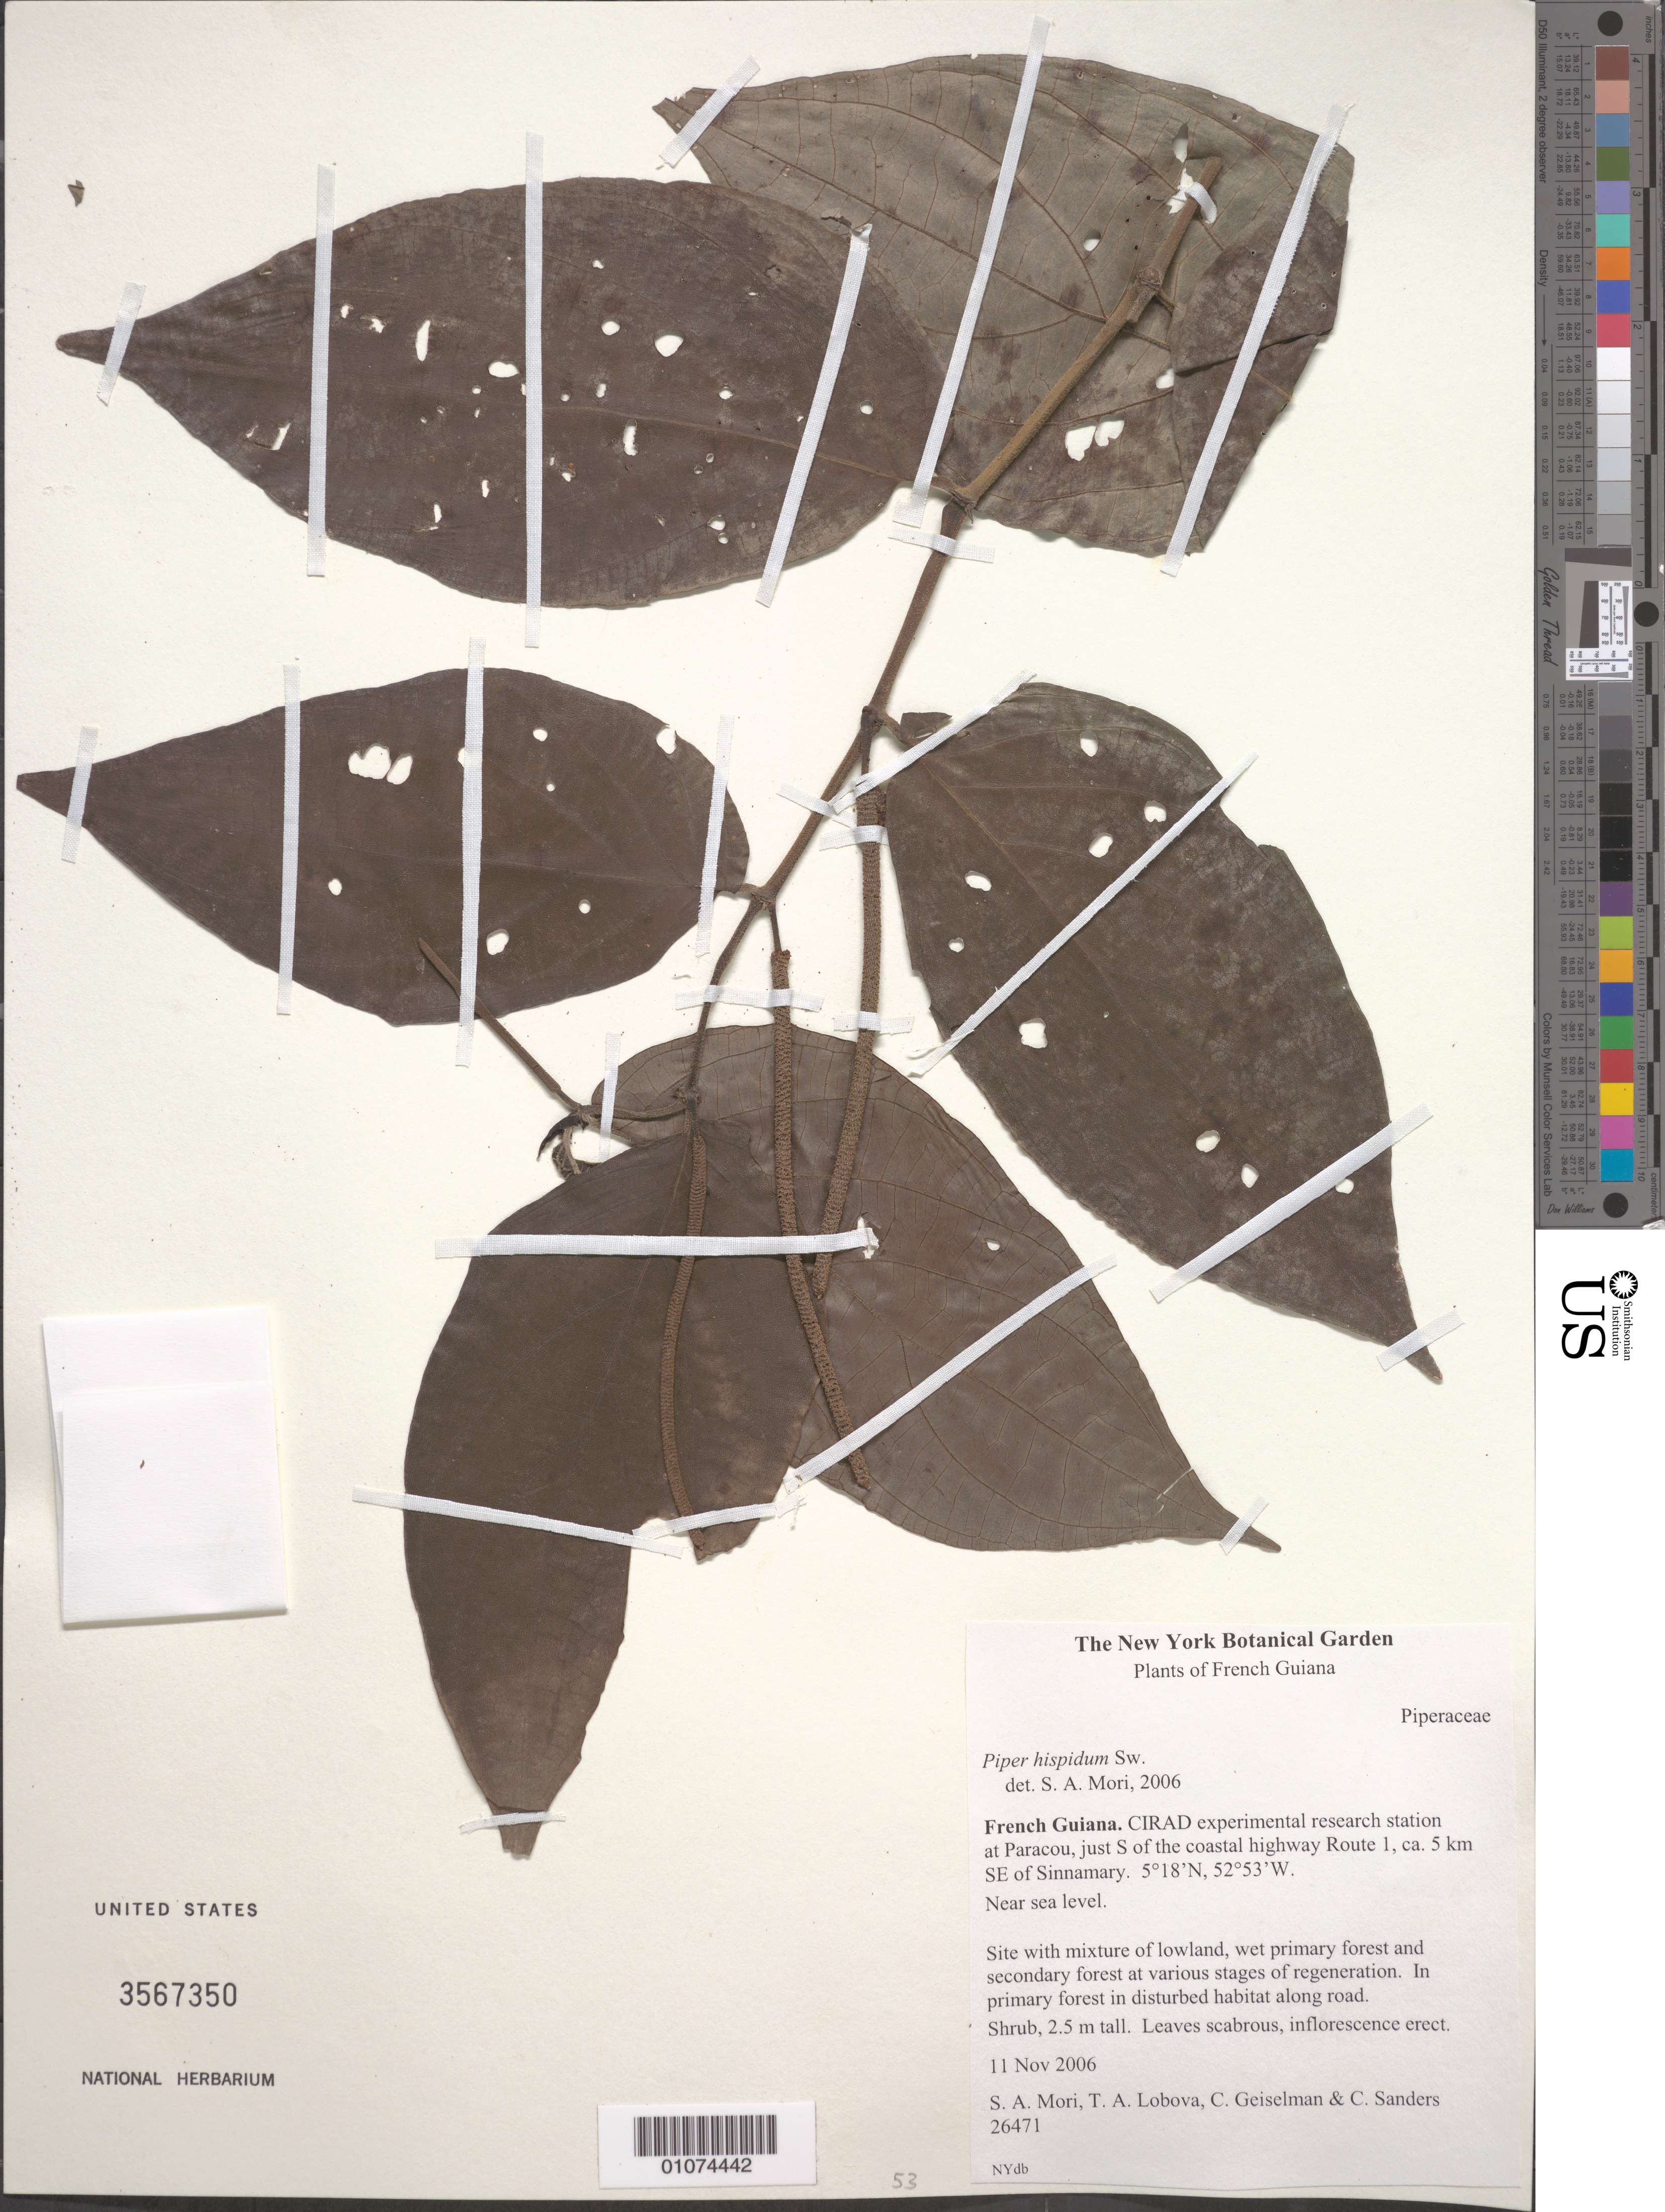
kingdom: Plantae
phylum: Tracheophyta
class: Magnoliopsida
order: Piperales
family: Piperaceae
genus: Piper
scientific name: Piper hispidum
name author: Sw.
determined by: Mori, Scott A.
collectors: S. Mori, Y. Huang, T. Lobova, C. Geiselman & C. Sanders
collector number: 26471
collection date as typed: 11-Nov-06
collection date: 2006-11-11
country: French Guiana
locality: CIRAD experimental research station at Paracou, just S of the coastal highway Route 1, ca. 5 km SE of Sinnamary.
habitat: Near sea level. Site with mixture of lowland, wet primary forest and secondary forest at various stages of regeneation. In primary forest in…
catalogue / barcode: US 3567350